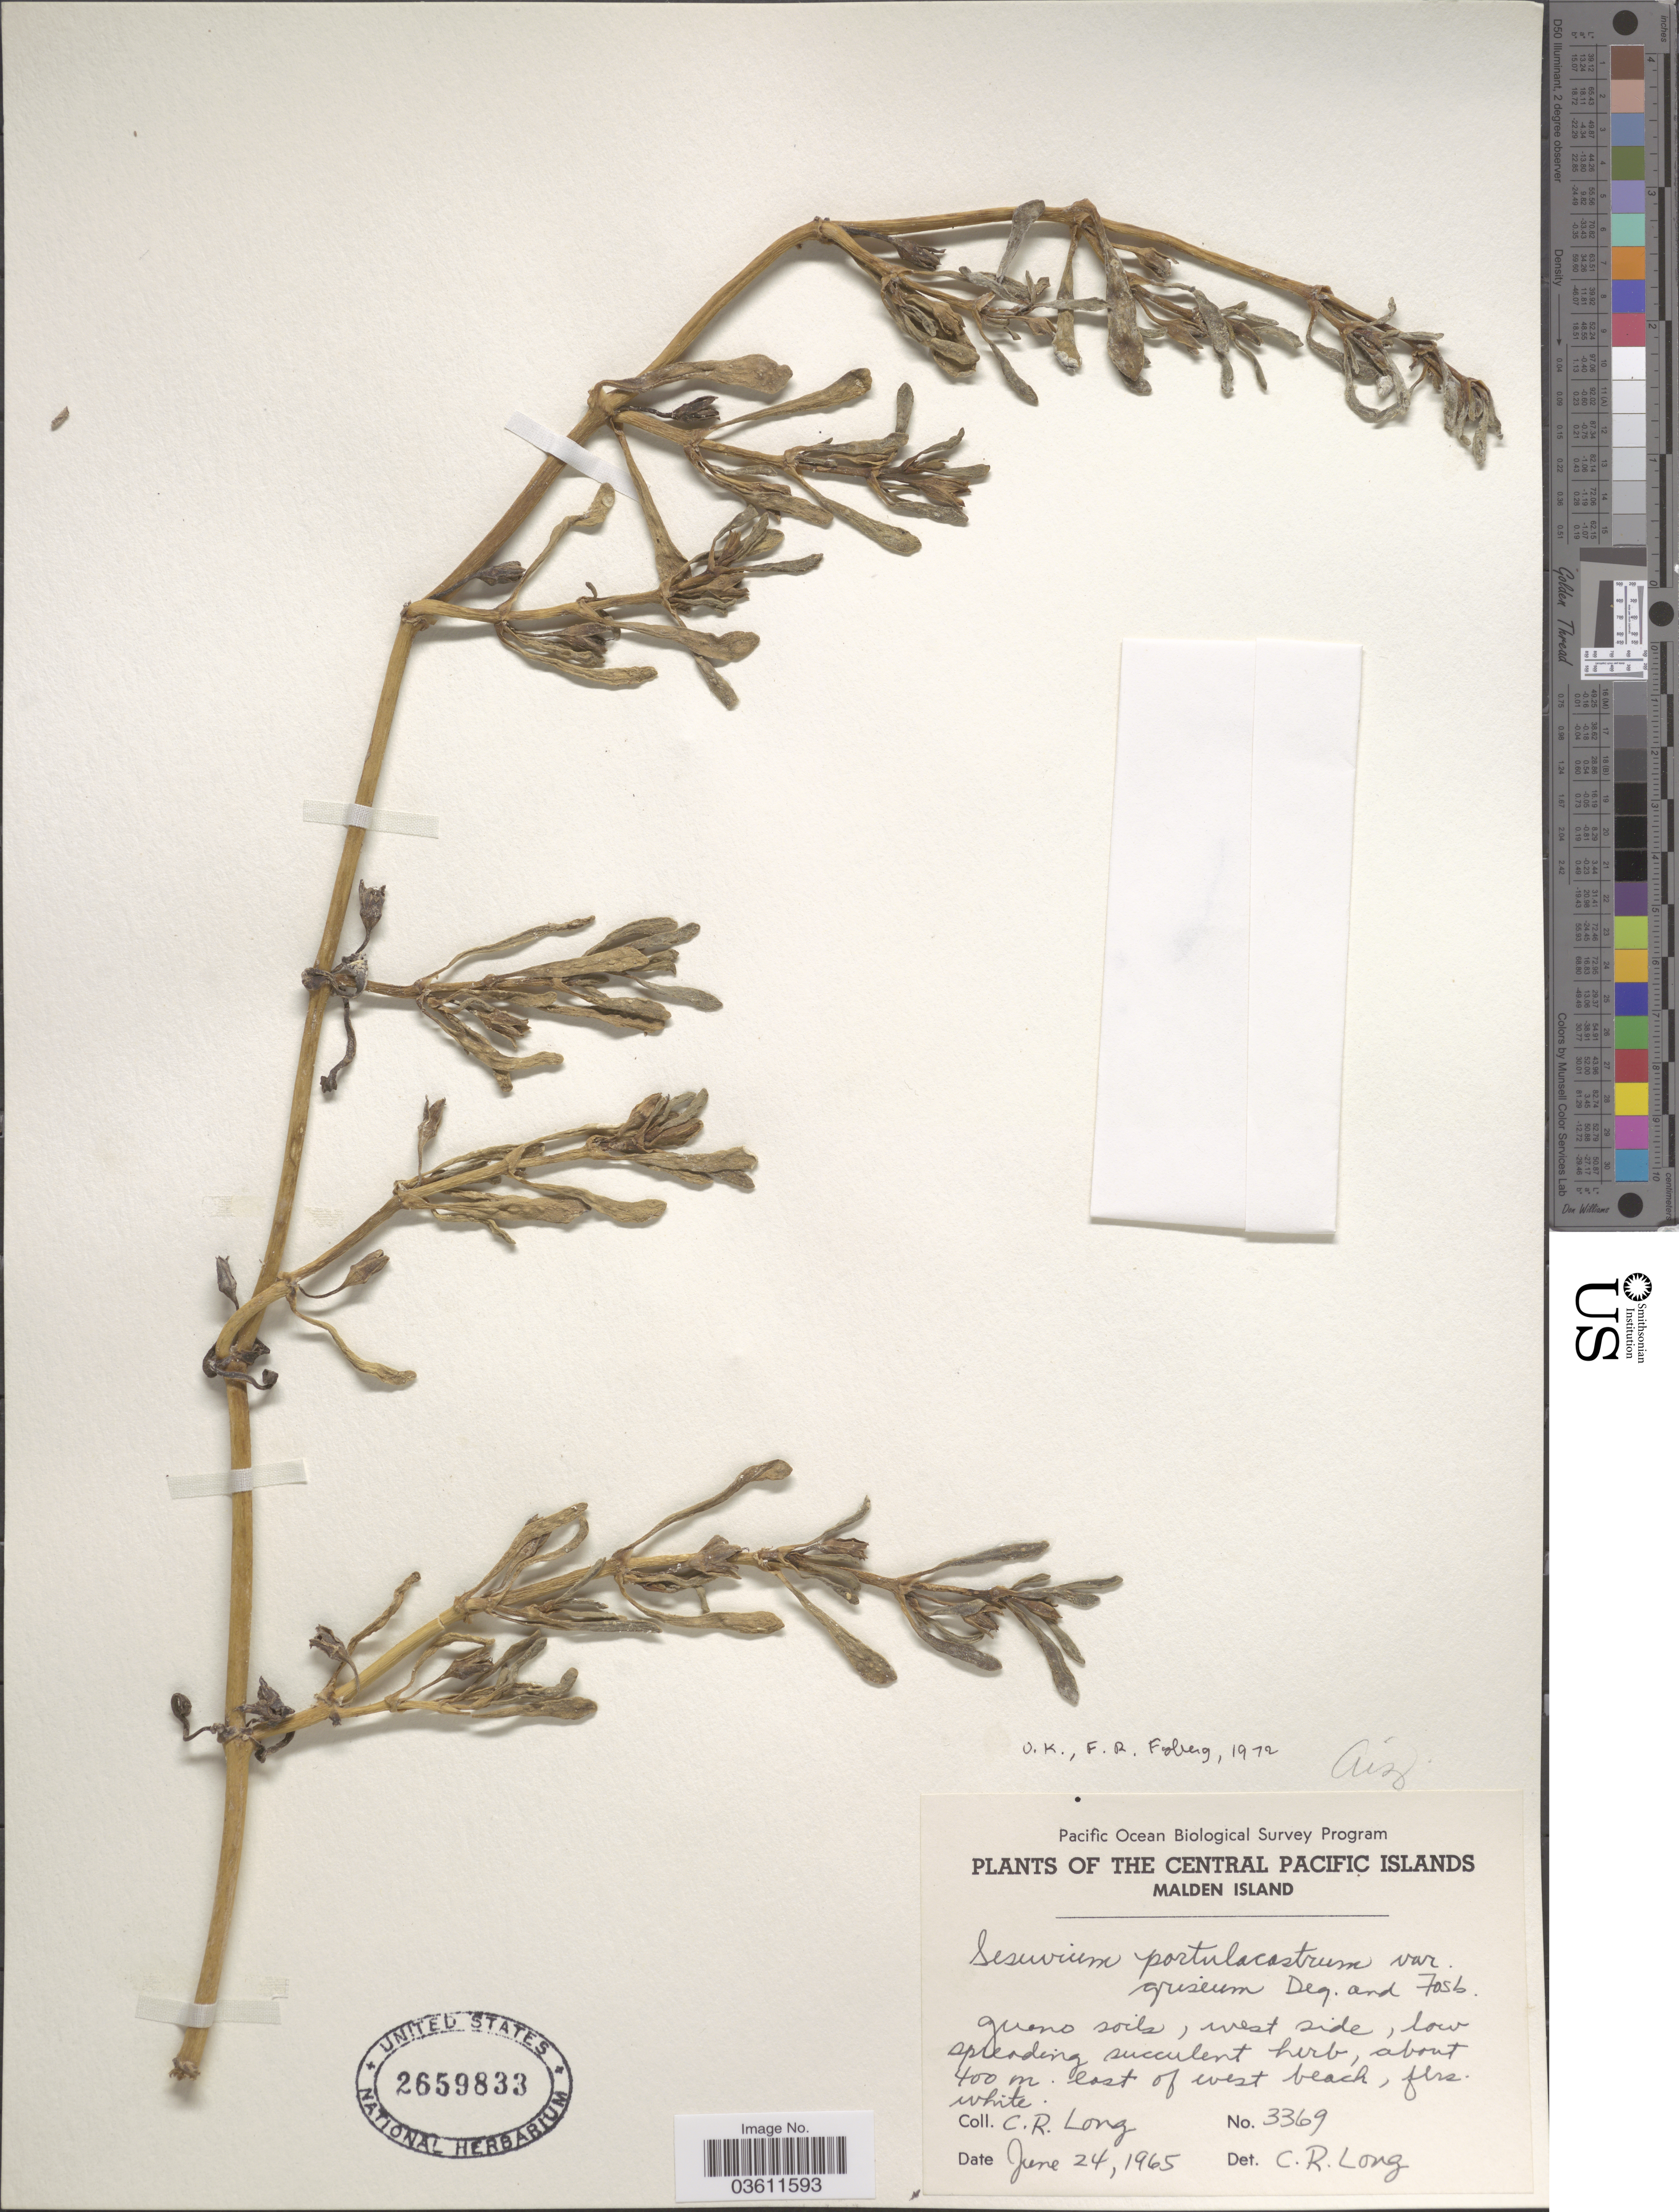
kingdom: Plantae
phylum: Tracheophyta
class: Magnoliopsida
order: Caryophyllales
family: Aizoaceae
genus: Sesuvium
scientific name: Sesuvium portulacastrum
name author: (L.) L.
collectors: C. R. Long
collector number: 3369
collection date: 1965-06-24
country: Kiribati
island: Malden Island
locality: The Central Pacific Islands. Malden Island. About 400 m. east of west beach.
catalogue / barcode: US 2659833